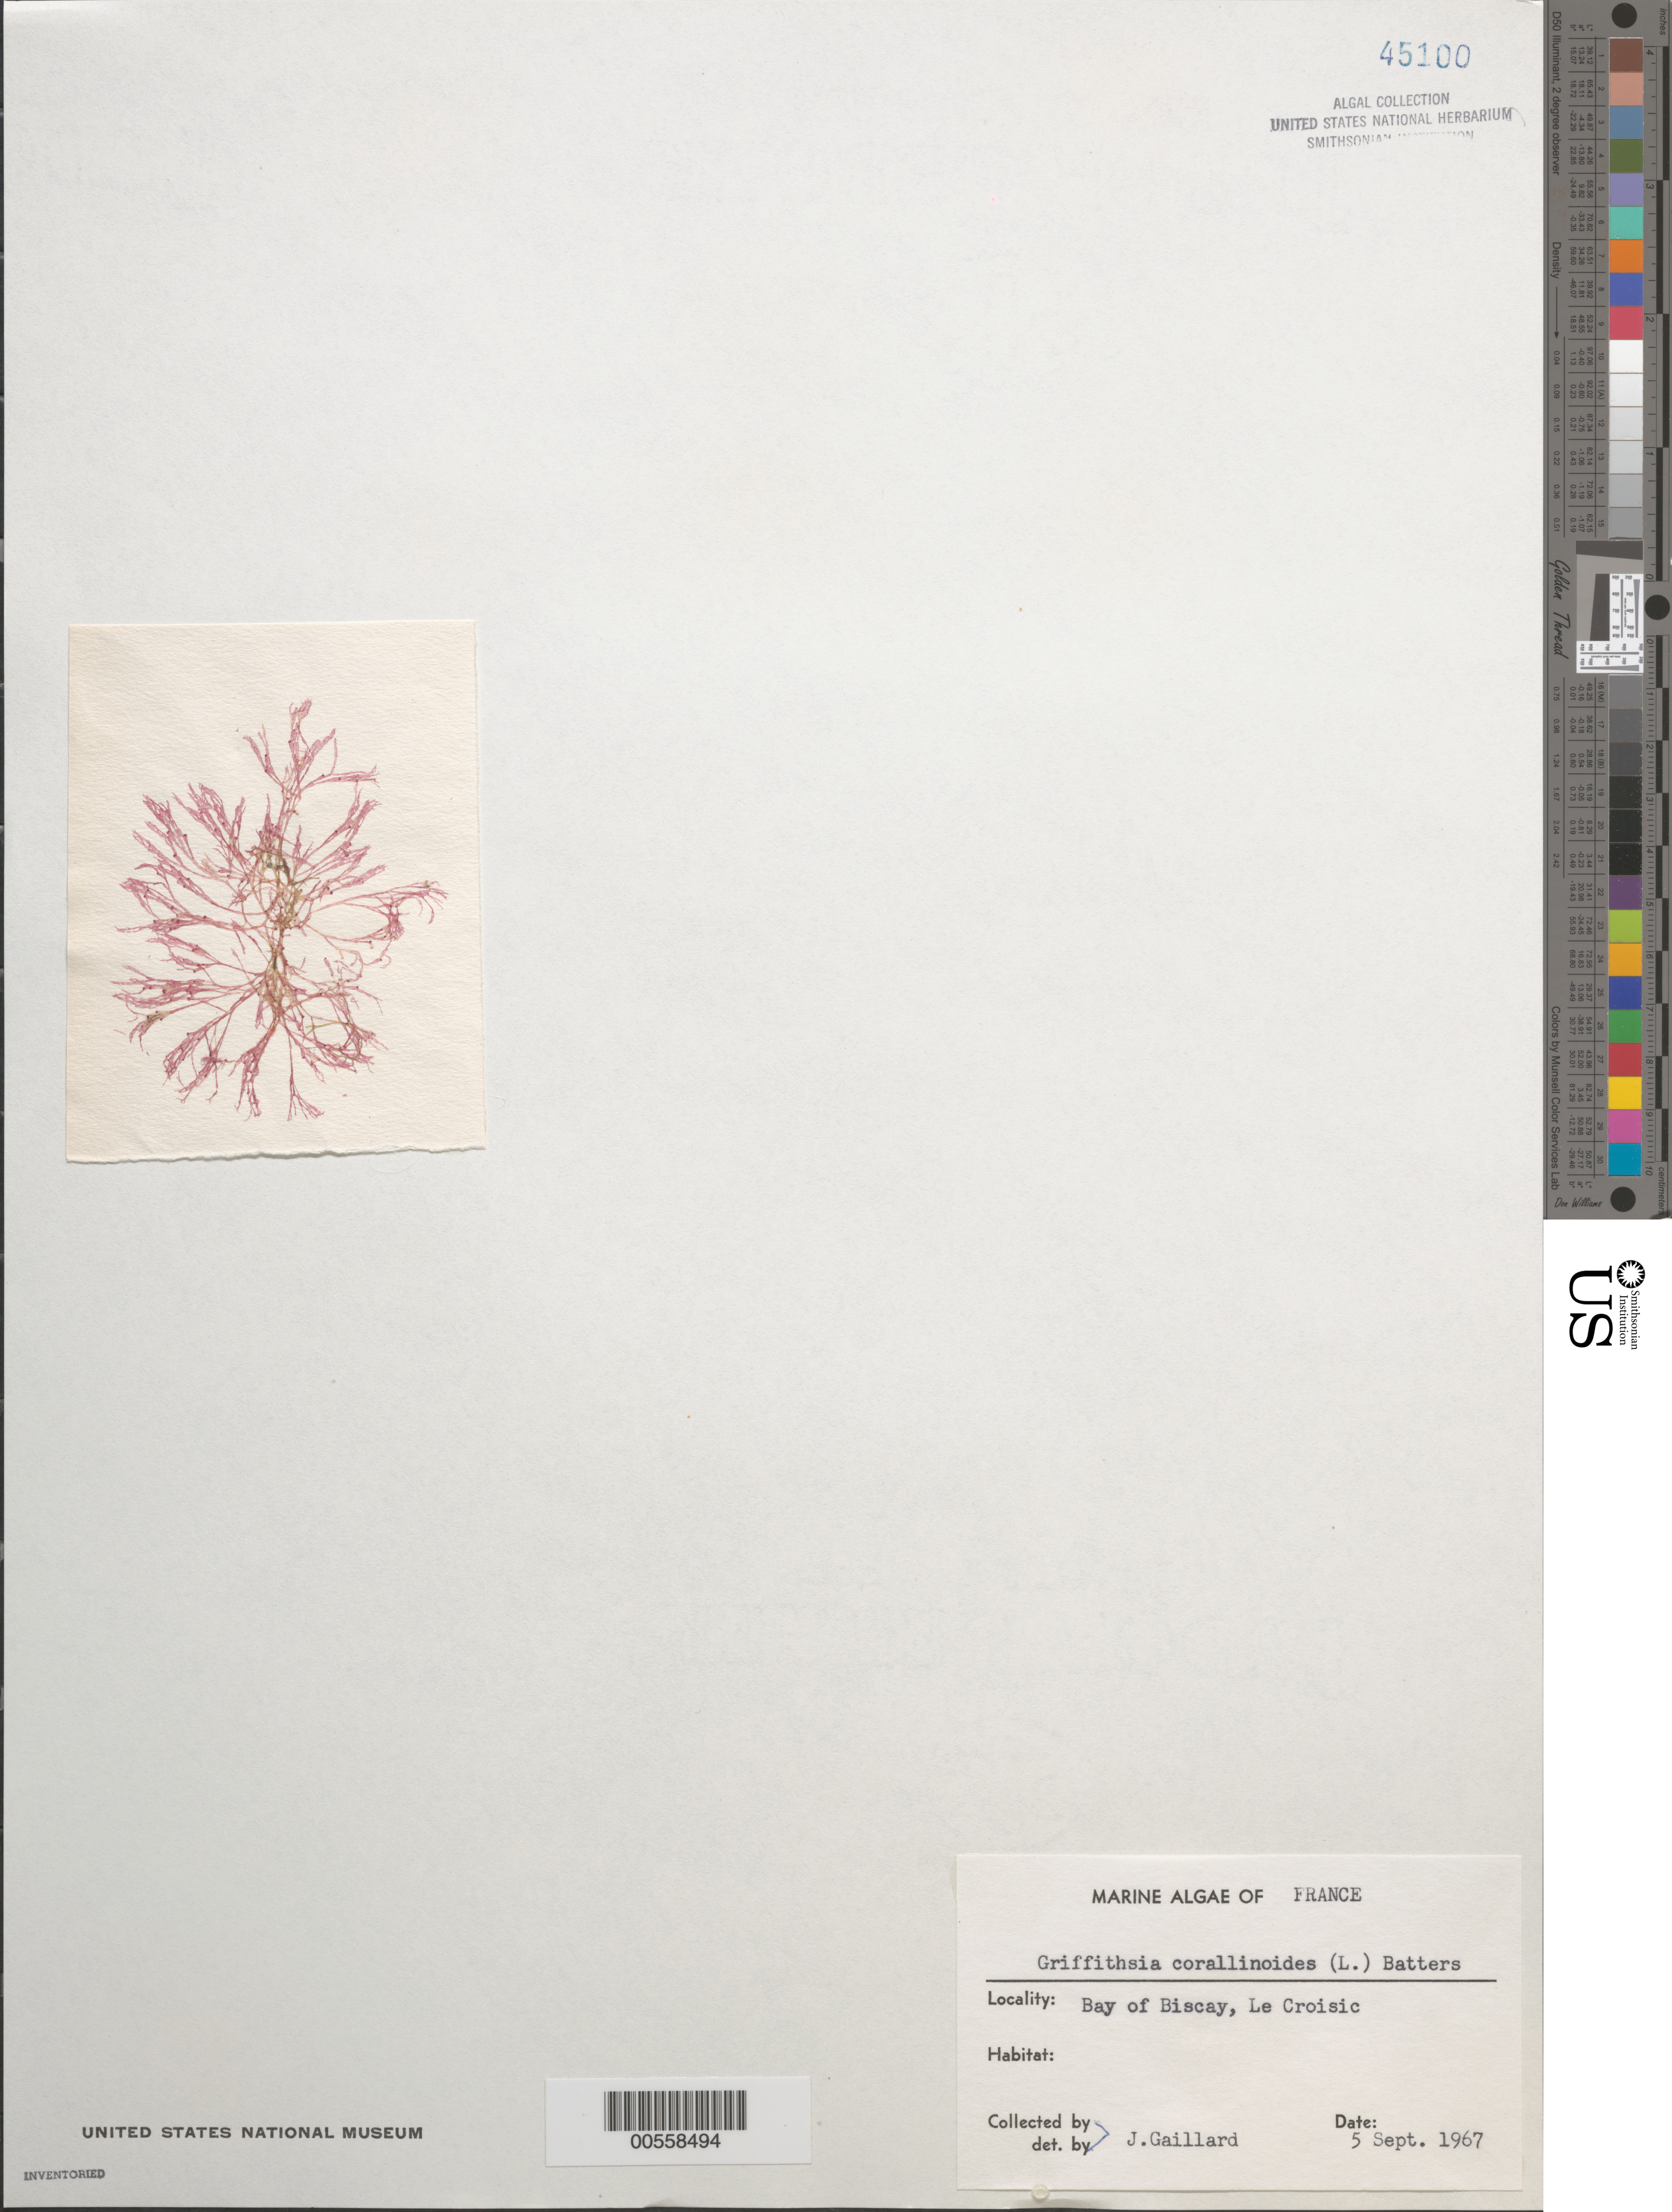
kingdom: Plantae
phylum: Rhodophyta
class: Florideophyceae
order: Ceramiales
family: Wrangeliaceae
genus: Griffithsia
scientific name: Griffithsia corallinoides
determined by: Gaillard, J.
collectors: J. Gaillard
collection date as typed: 05 Sep 1967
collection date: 1967-09-05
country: France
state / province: Pays de la Loire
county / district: Loire-Atlantique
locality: Le Croisic, Bay of Biscay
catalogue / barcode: US 45100